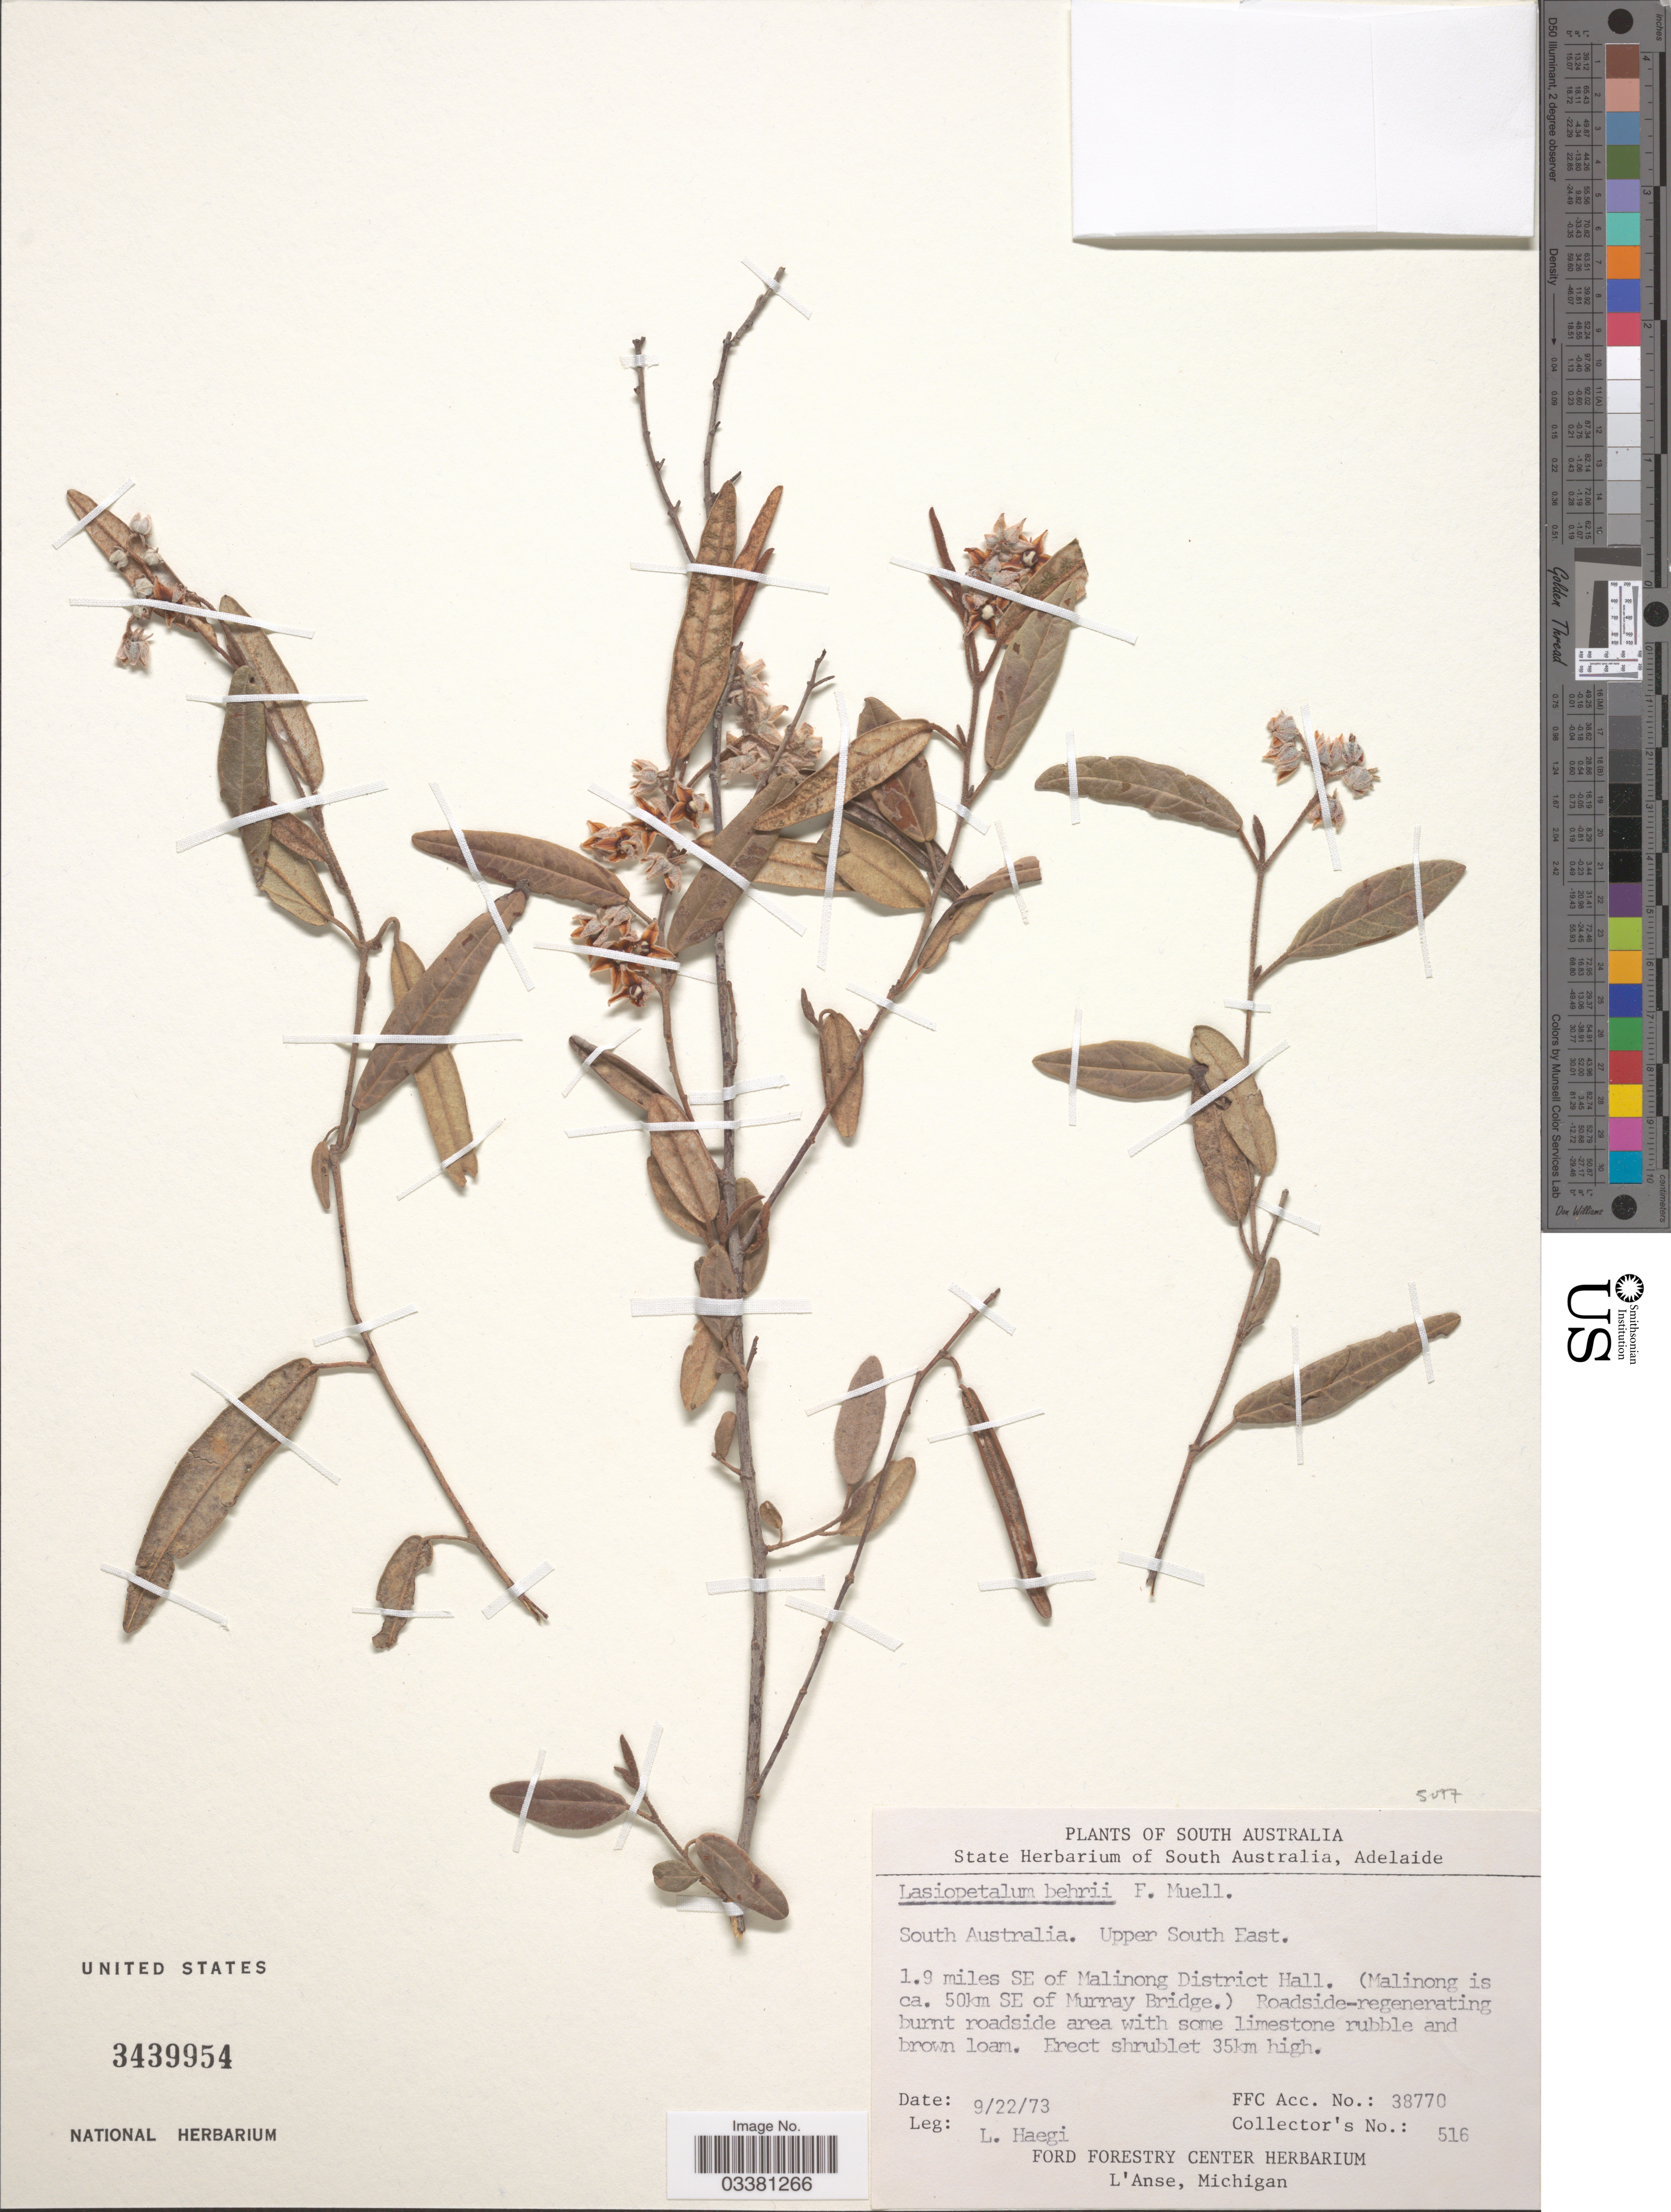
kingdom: Plantae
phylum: Tracheophyta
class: Magnoliopsida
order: Malvales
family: Malvaceae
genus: Lasiopetalum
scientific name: Lasiopetalum behrii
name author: F. Muell.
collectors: L. Haegi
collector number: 516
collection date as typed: Transcribed d/m/y: 22/9/73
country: Australia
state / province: South Australia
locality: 1.9 miles SE of Malinong District Hall. (Malinong is ca. 50km SE of Murray Bridge).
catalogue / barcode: US 3439954